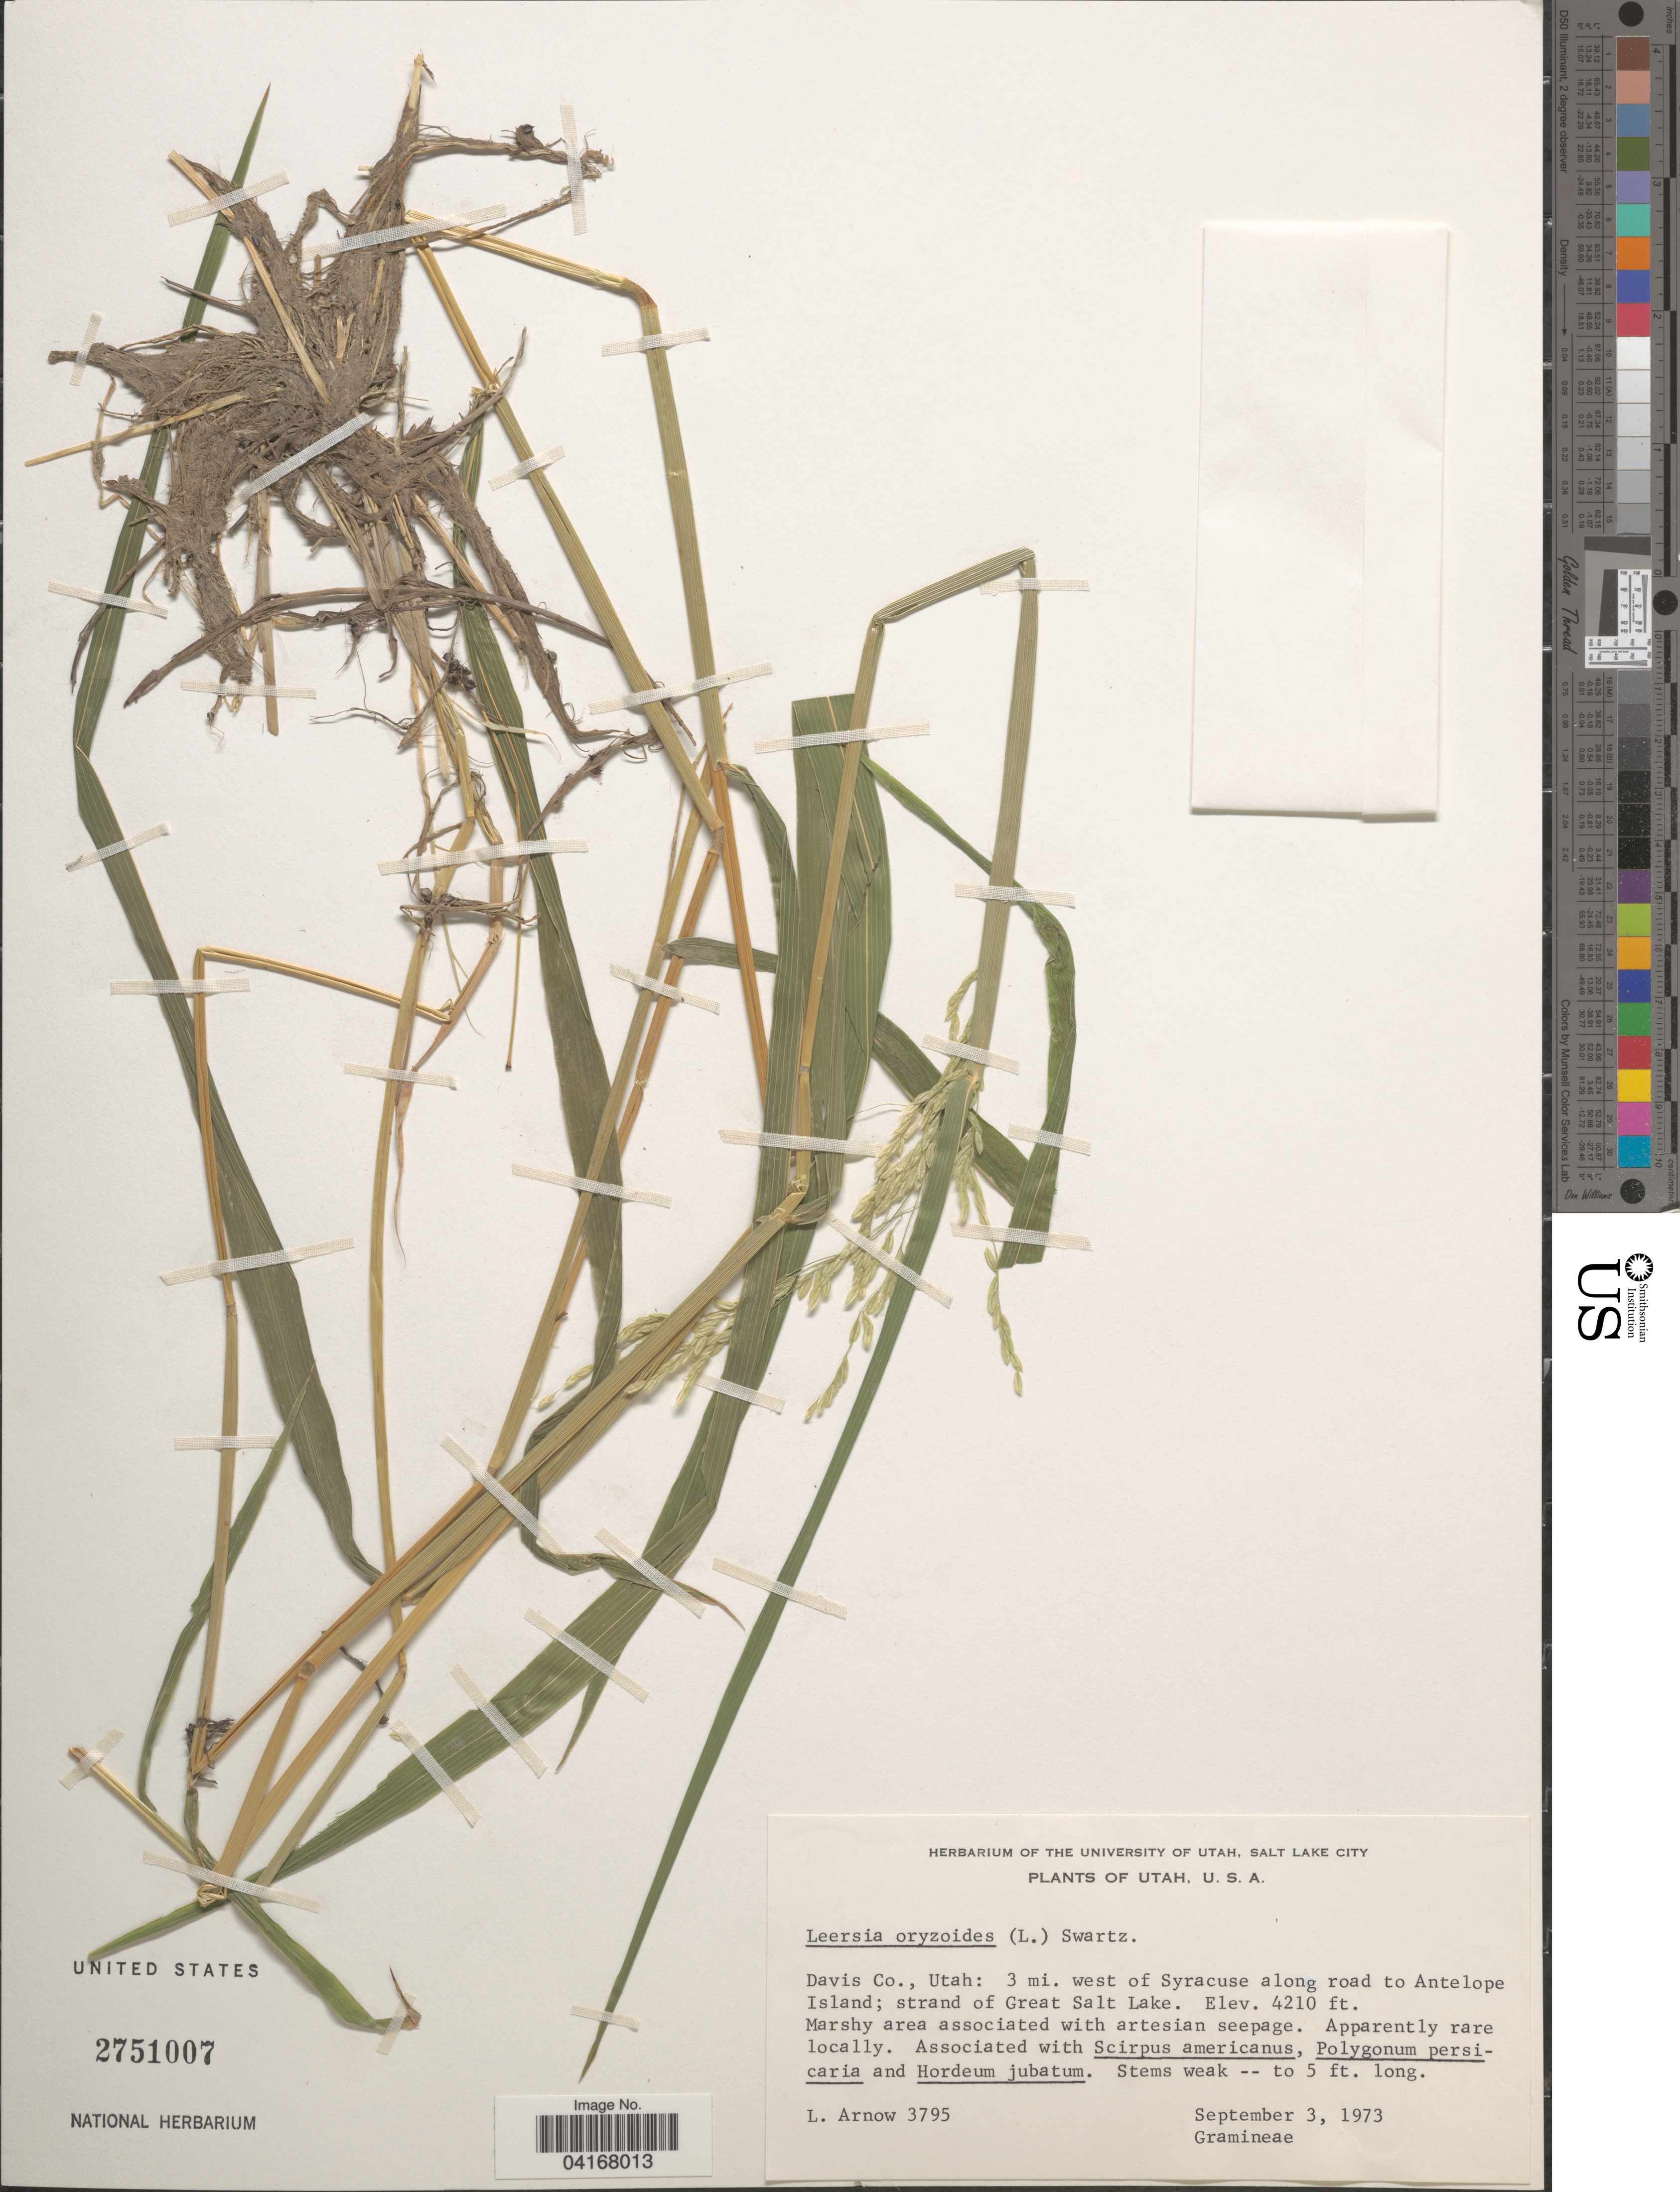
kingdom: Plantae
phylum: Tracheophyta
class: Liliopsida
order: Poales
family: Poaceae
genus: Leersia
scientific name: Leersia oryzoides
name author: (L.) Sw.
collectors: L. Arnow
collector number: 3795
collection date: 1973-09-03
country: United States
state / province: Utah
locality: Davis Co.: 3 mi. west of Syracuse along road to Antelope Island; strand of Great Lake.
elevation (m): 1283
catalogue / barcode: US 2751007